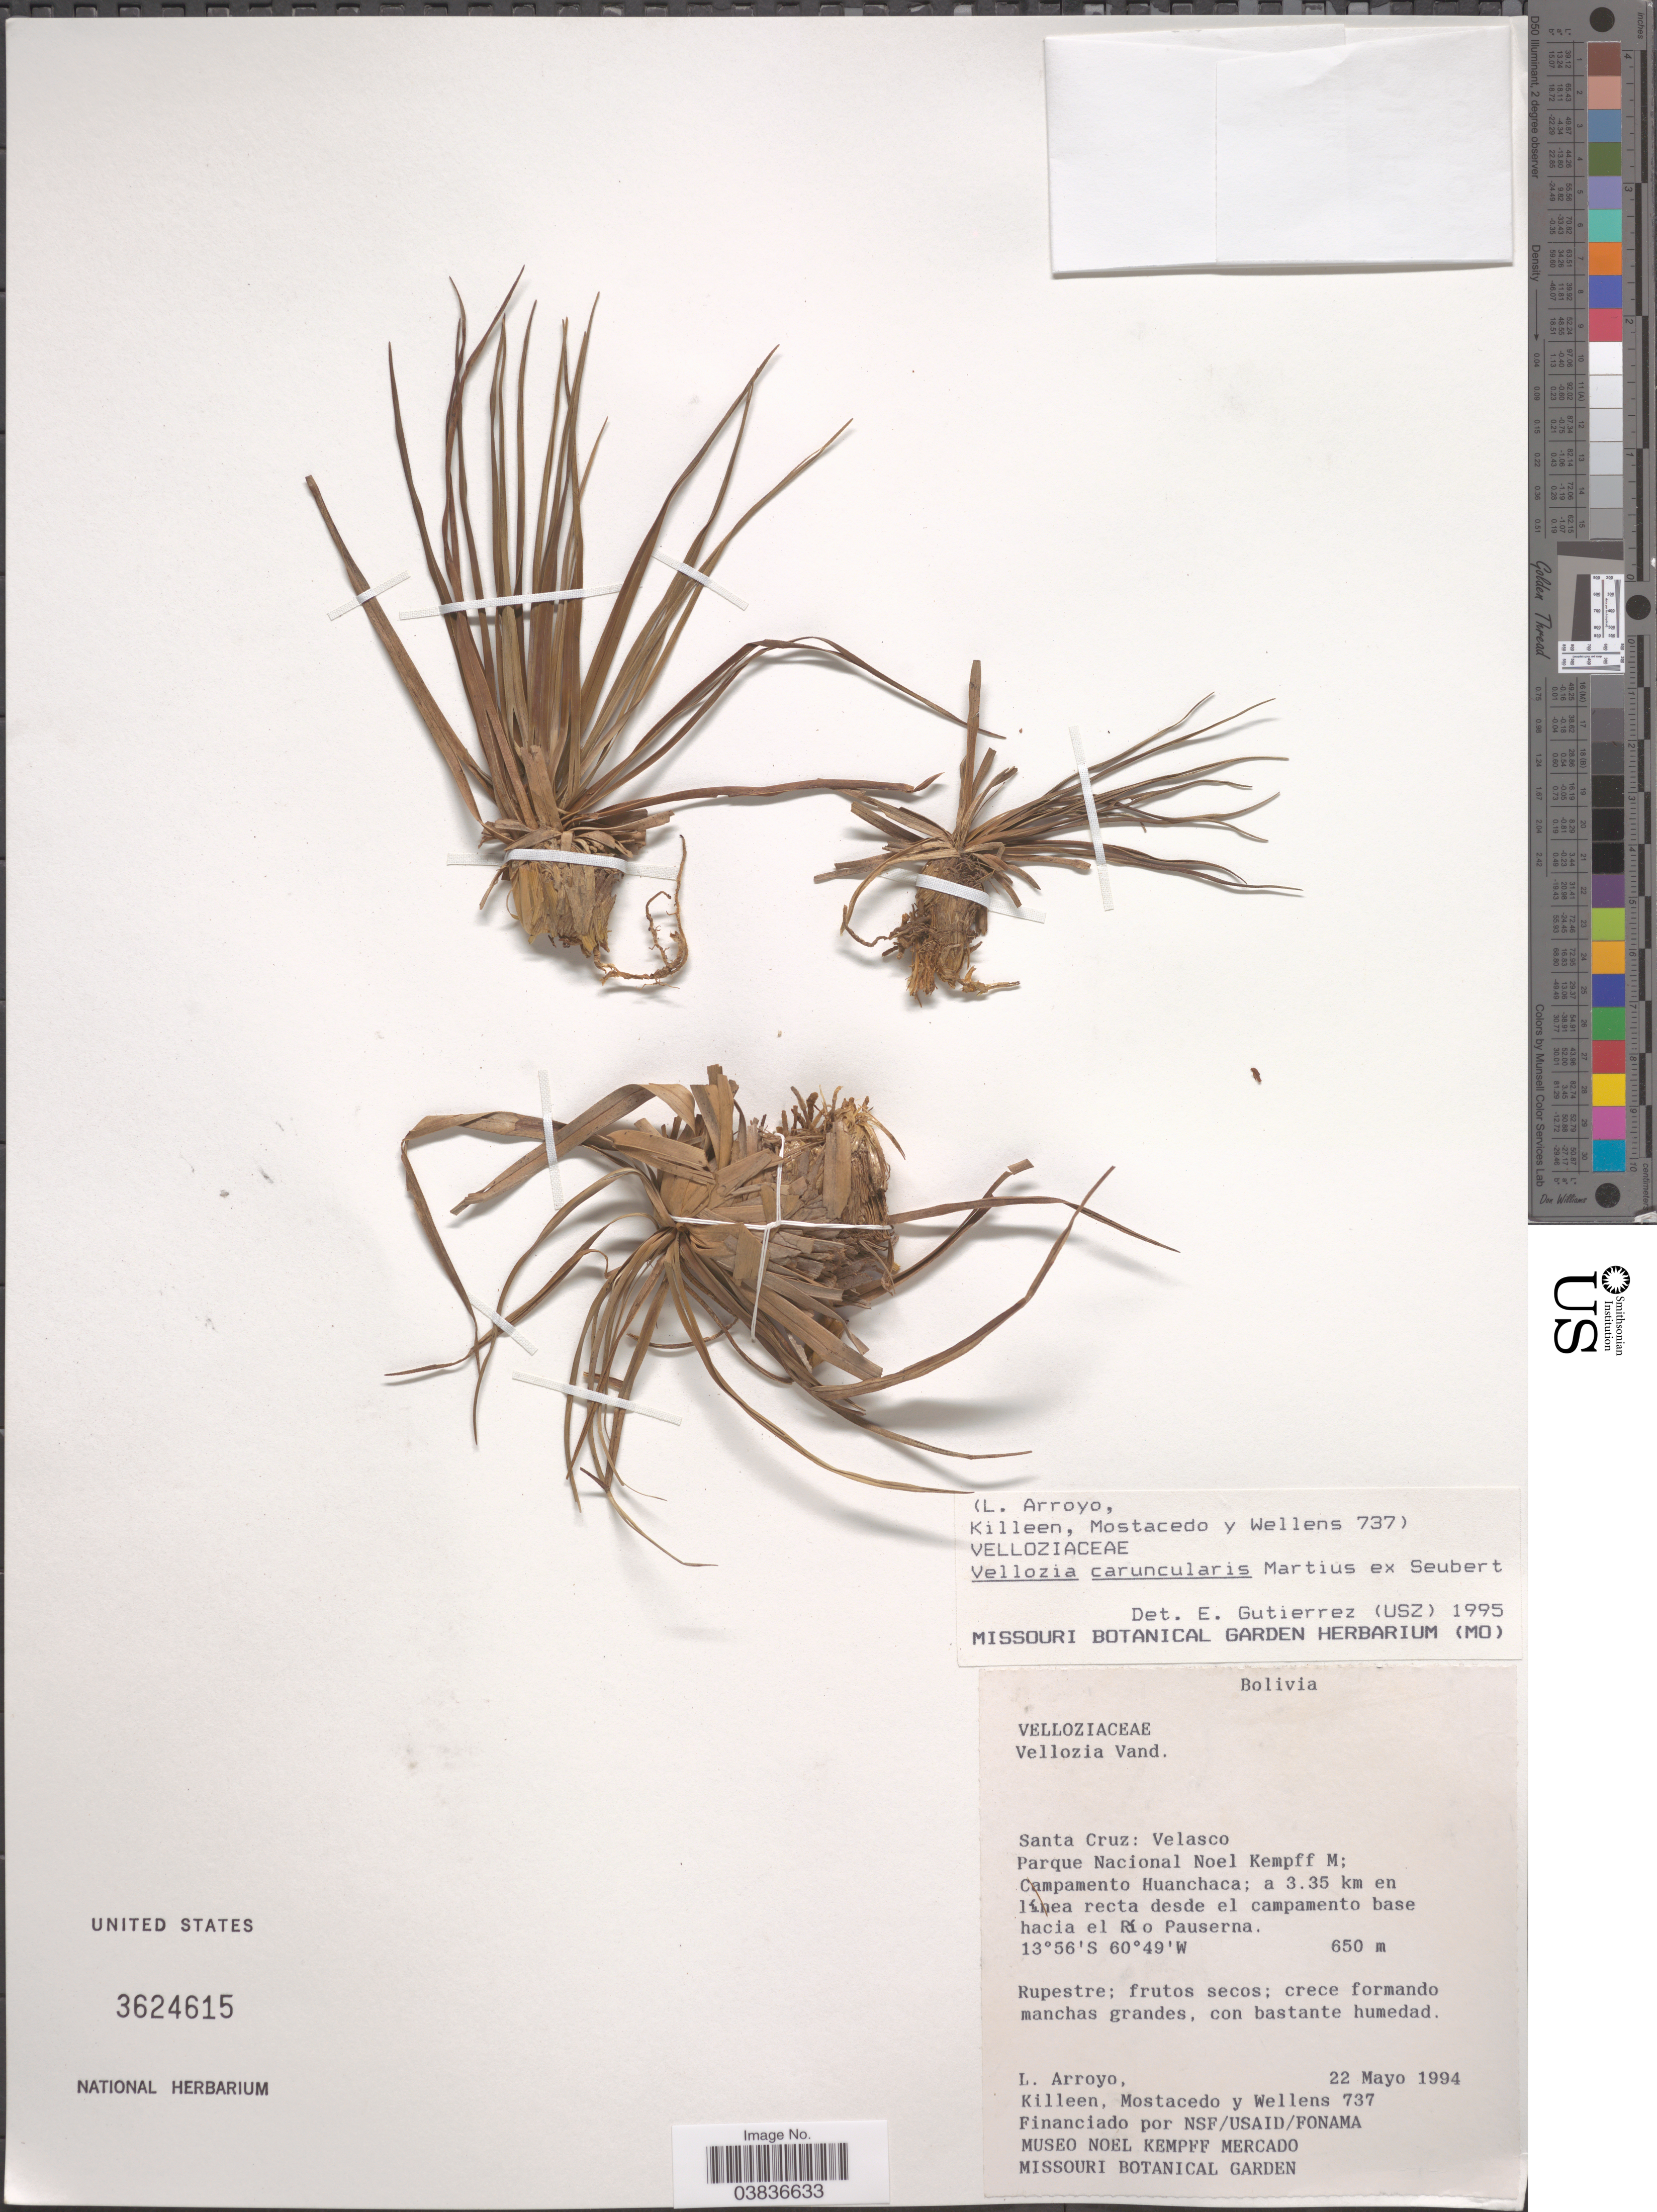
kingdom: Plantae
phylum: Tracheophyta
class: Liliopsida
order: Pandanales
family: Velloziaceae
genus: Vellozia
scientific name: Vellozia caruncularis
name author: Mart. ex Mart.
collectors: L. Arroyo, Killeen, --, Mostacedo, -- & -. Wellens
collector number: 737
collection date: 1994-05-22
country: Bolivia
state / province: Santa Cruz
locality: Velasco. Parque Nacional Noel Kempff M; Campamento Huanchaca; a 3.35 km en línea recta desde el campamento base hacia el Río Pauserna.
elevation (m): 650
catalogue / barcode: US 3624615